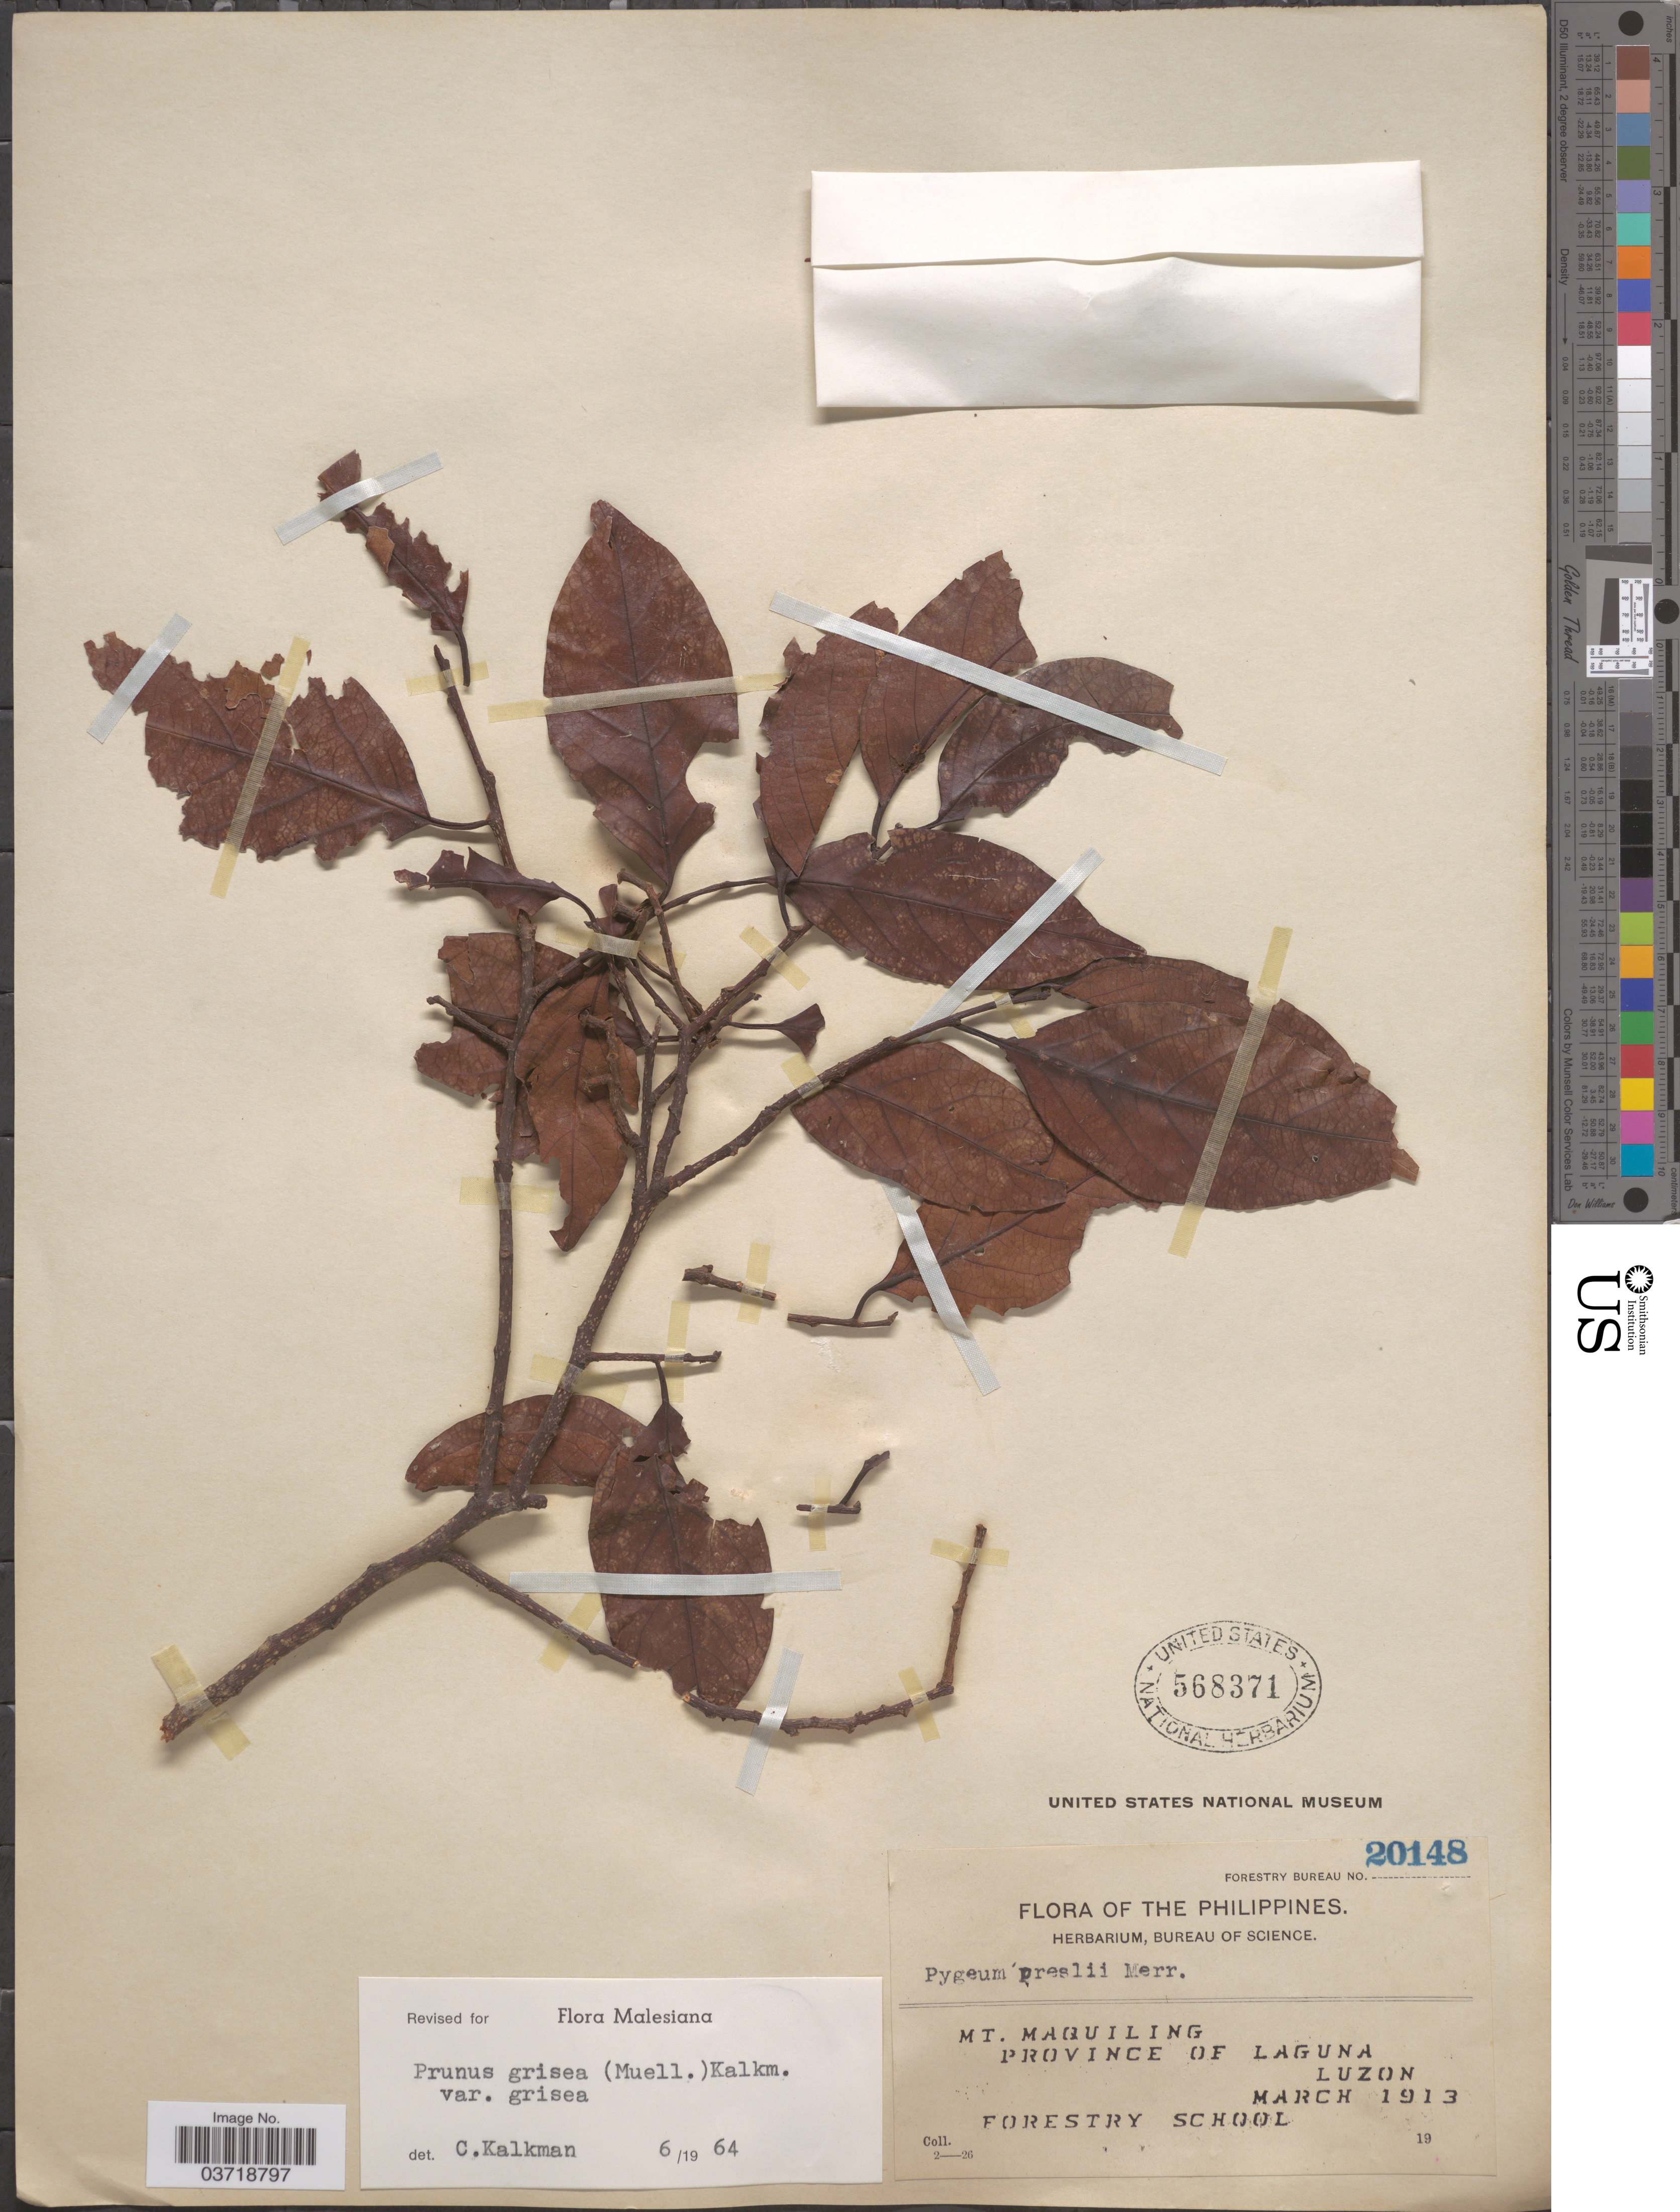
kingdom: Plantae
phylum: Tracheophyta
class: Magnoliopsida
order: Rosales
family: Rosaceae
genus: Prunus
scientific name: Prunus grisea var. grisea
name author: (Blume ex K. Müller) Kalkman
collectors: Forestry School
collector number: Forestry Bureau 20148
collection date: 1913-03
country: Philippines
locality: Mt. Maquiling. Province of Laguna. Luzon.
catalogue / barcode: US 568371